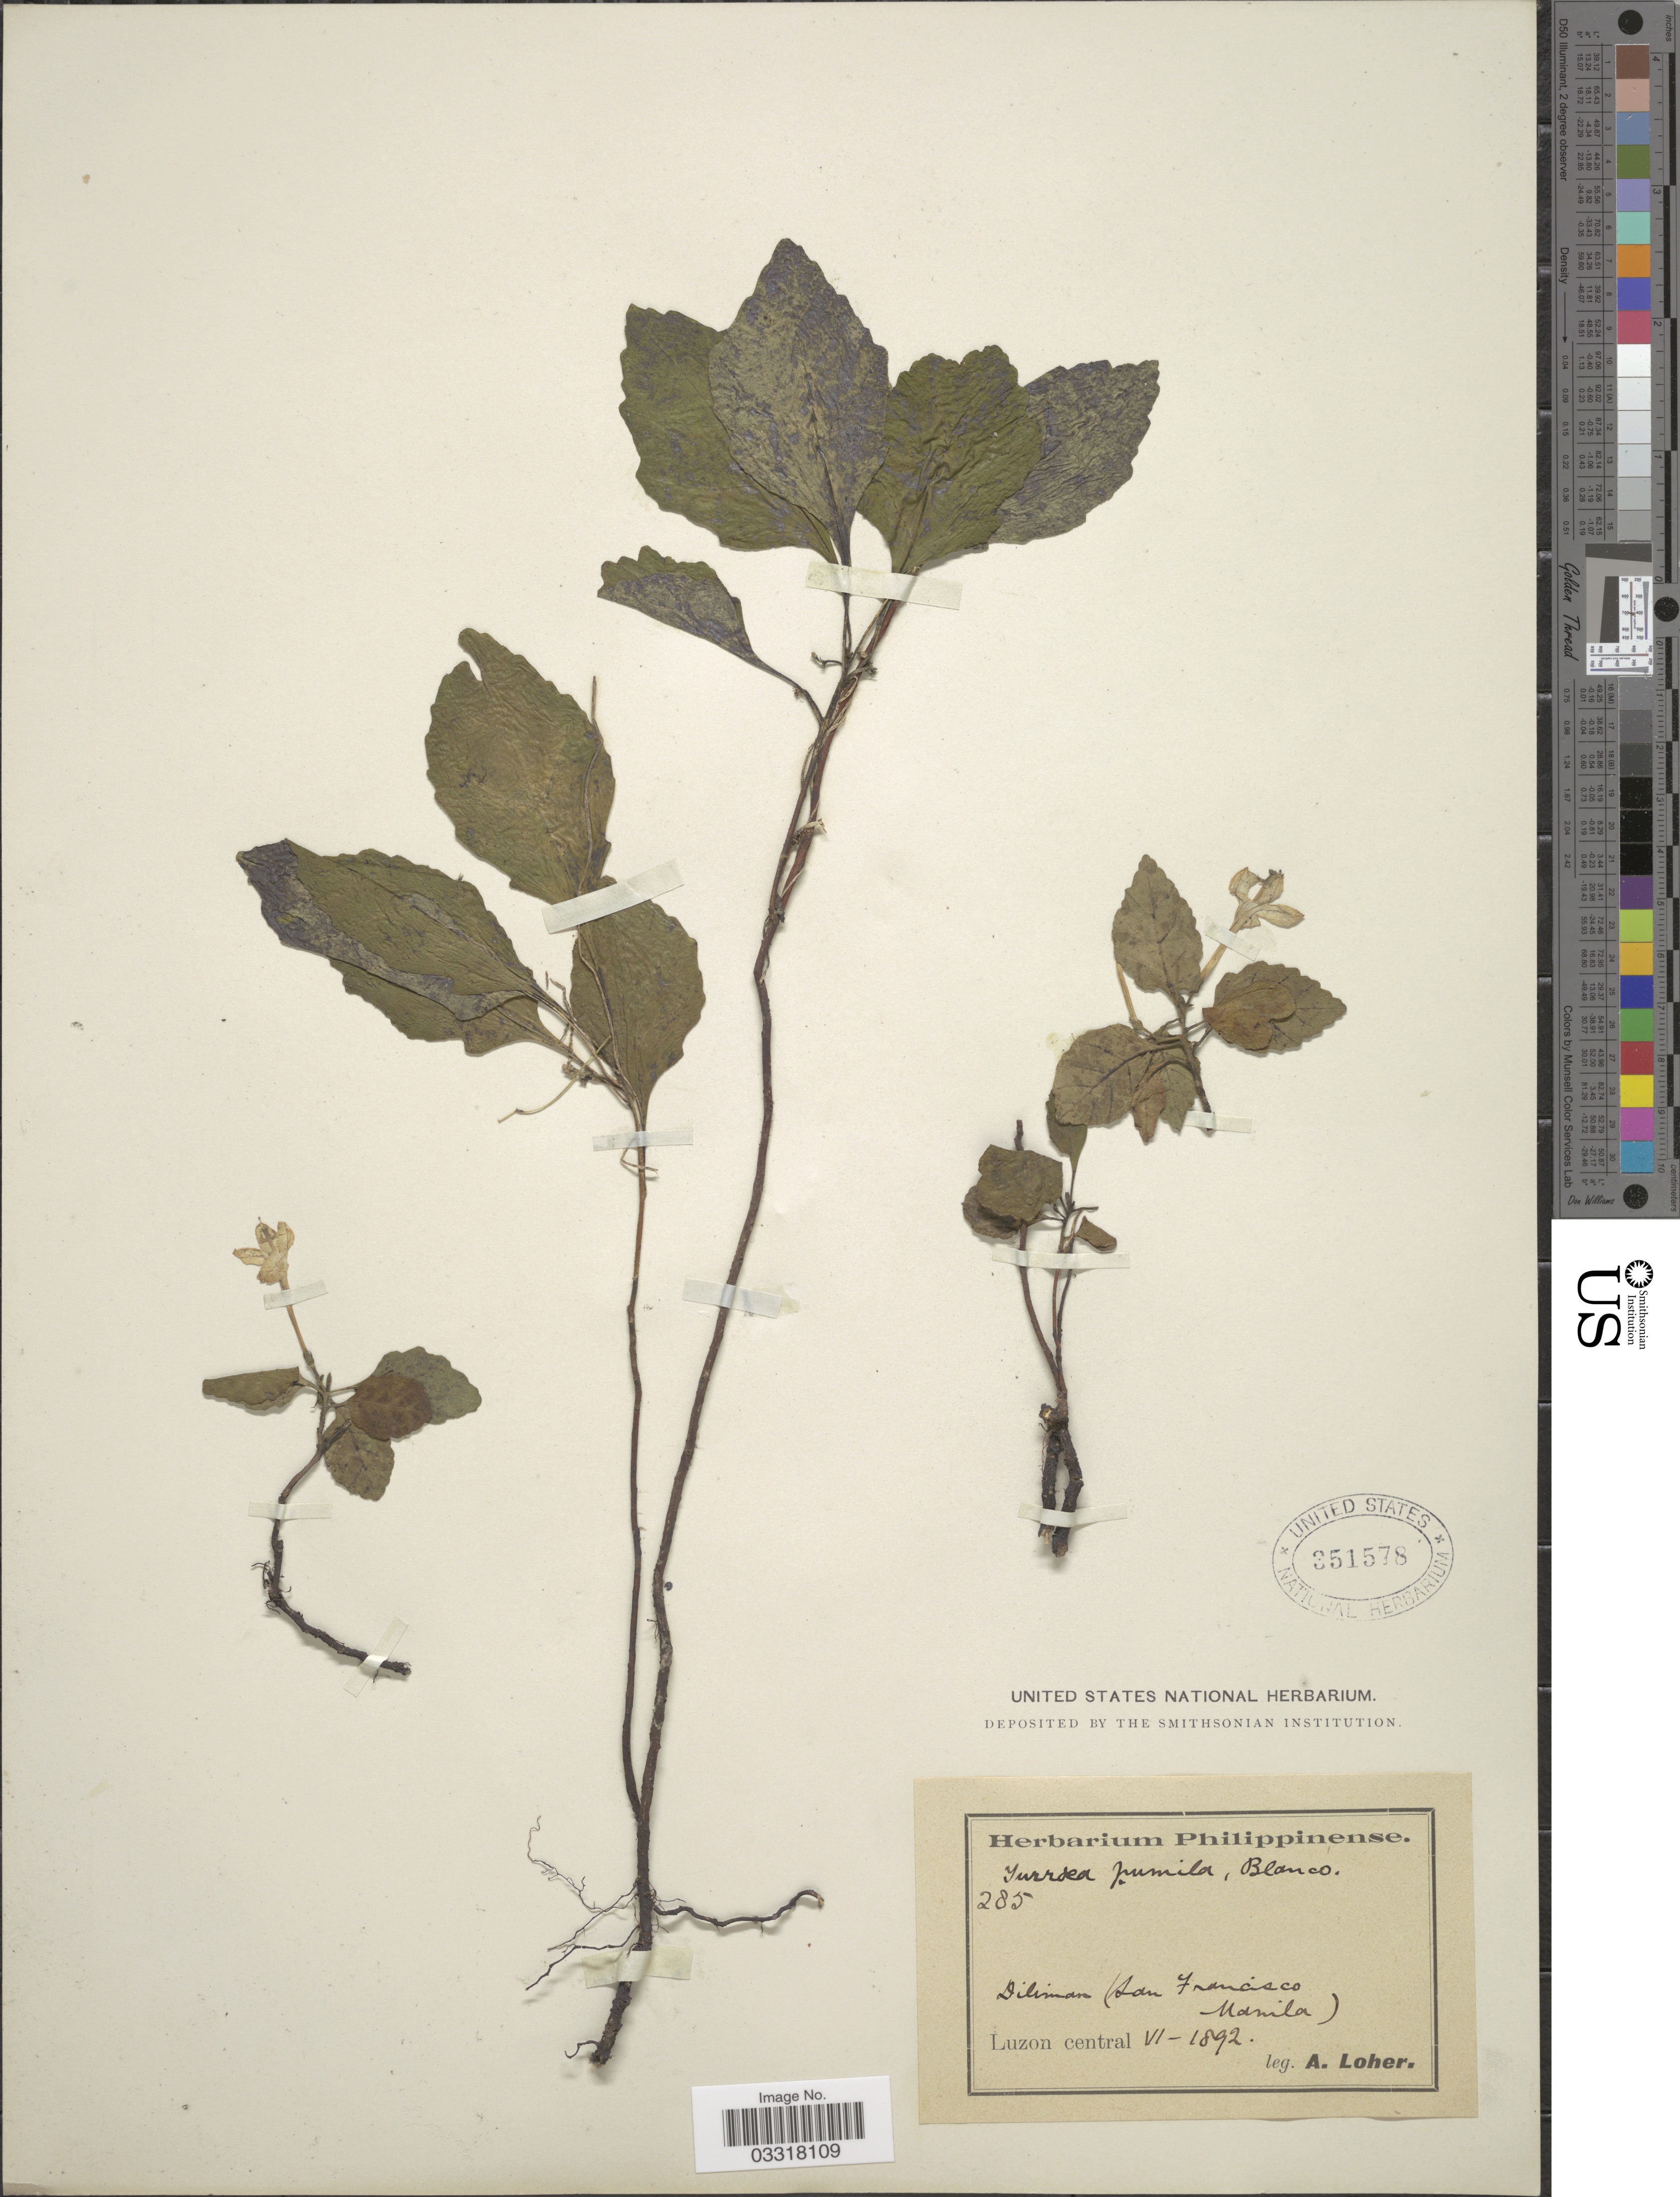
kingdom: Plantae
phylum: Tracheophyta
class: Magnoliopsida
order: Sapindales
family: Meliaceae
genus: Munronia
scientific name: Munronia humilis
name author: (Blanco) Harms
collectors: A. Loher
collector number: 285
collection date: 1892-06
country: Philippines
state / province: Central Luzon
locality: Diliman (San Francisco Manila). Luzon Central.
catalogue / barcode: US 351578